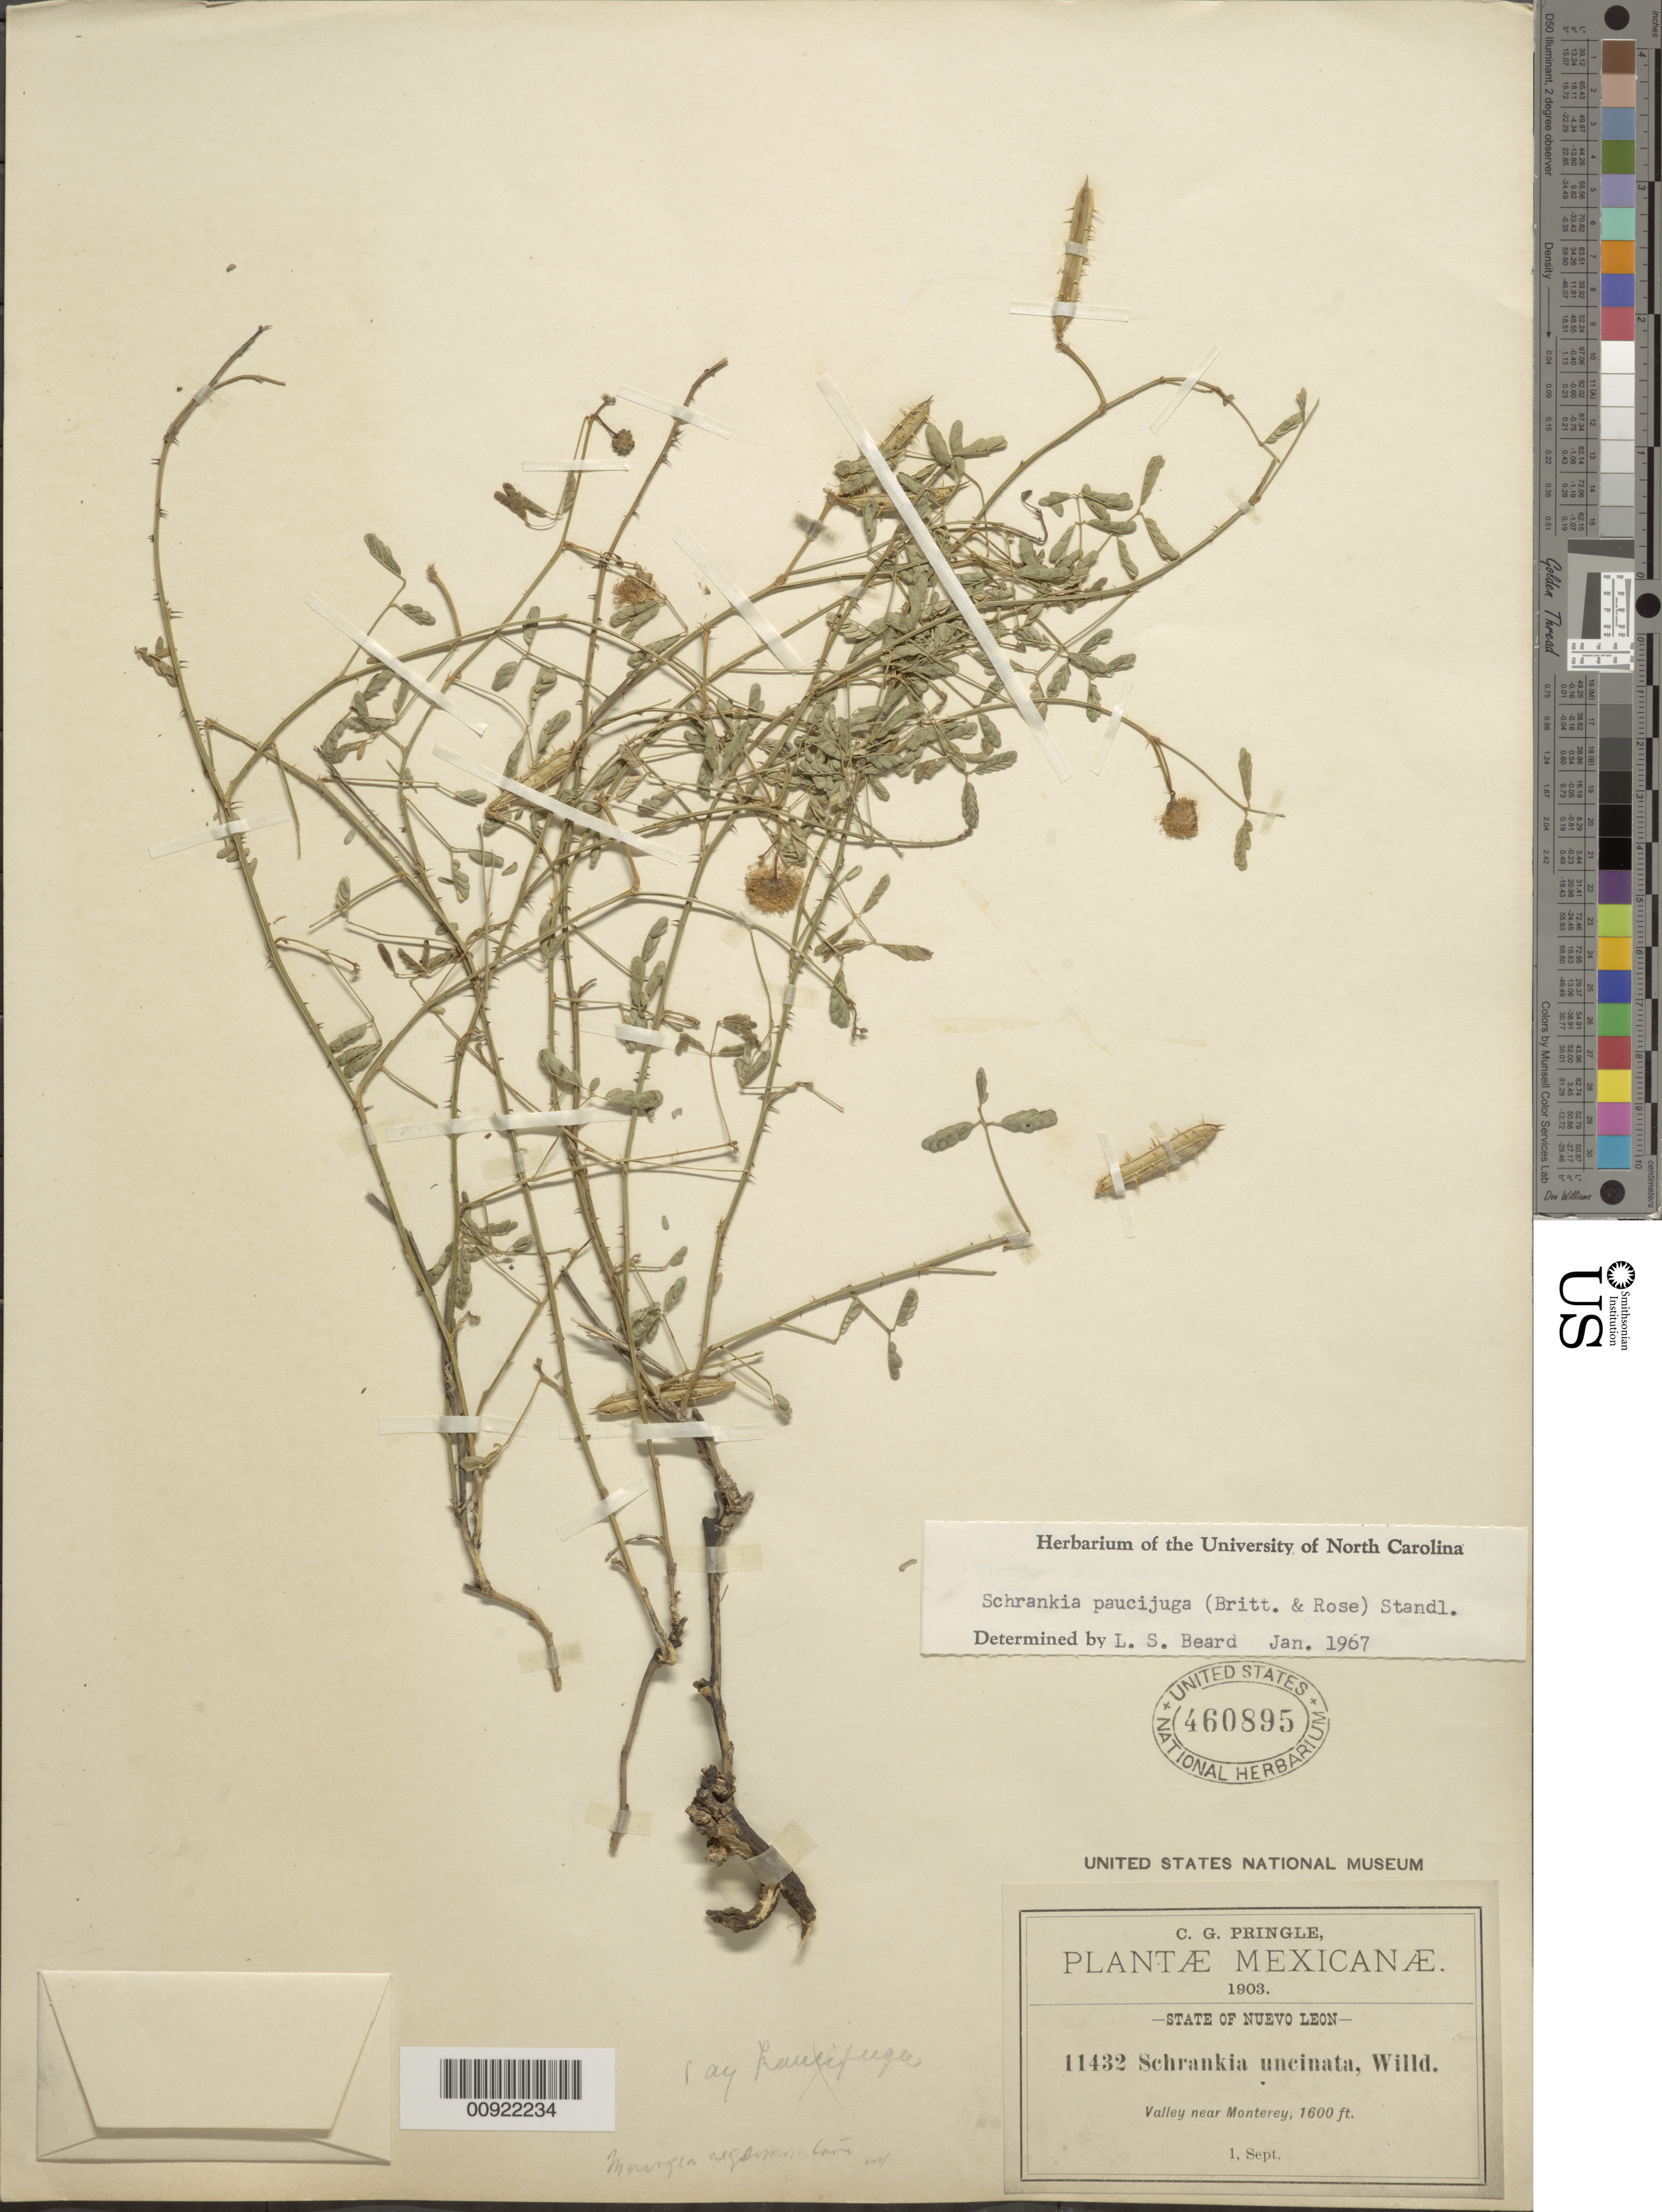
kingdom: Plantae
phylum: Tracheophyta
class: Magnoliopsida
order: Fabales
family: Fabaceae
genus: Mimosa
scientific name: Mimosa paucijuga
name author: (Britton & Rose) B.L. Turner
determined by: Strong, M. T., (US), Smithsonian Institution - National Museum of Natural History (UNITED STATES)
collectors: C. G. Pringle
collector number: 11432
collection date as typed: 01 Sep 1903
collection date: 1903-09-01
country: Mexico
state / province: Nuevo León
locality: Valley near Monterrey, State of Nuevo León.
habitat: Valley.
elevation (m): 488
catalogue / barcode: US 460895